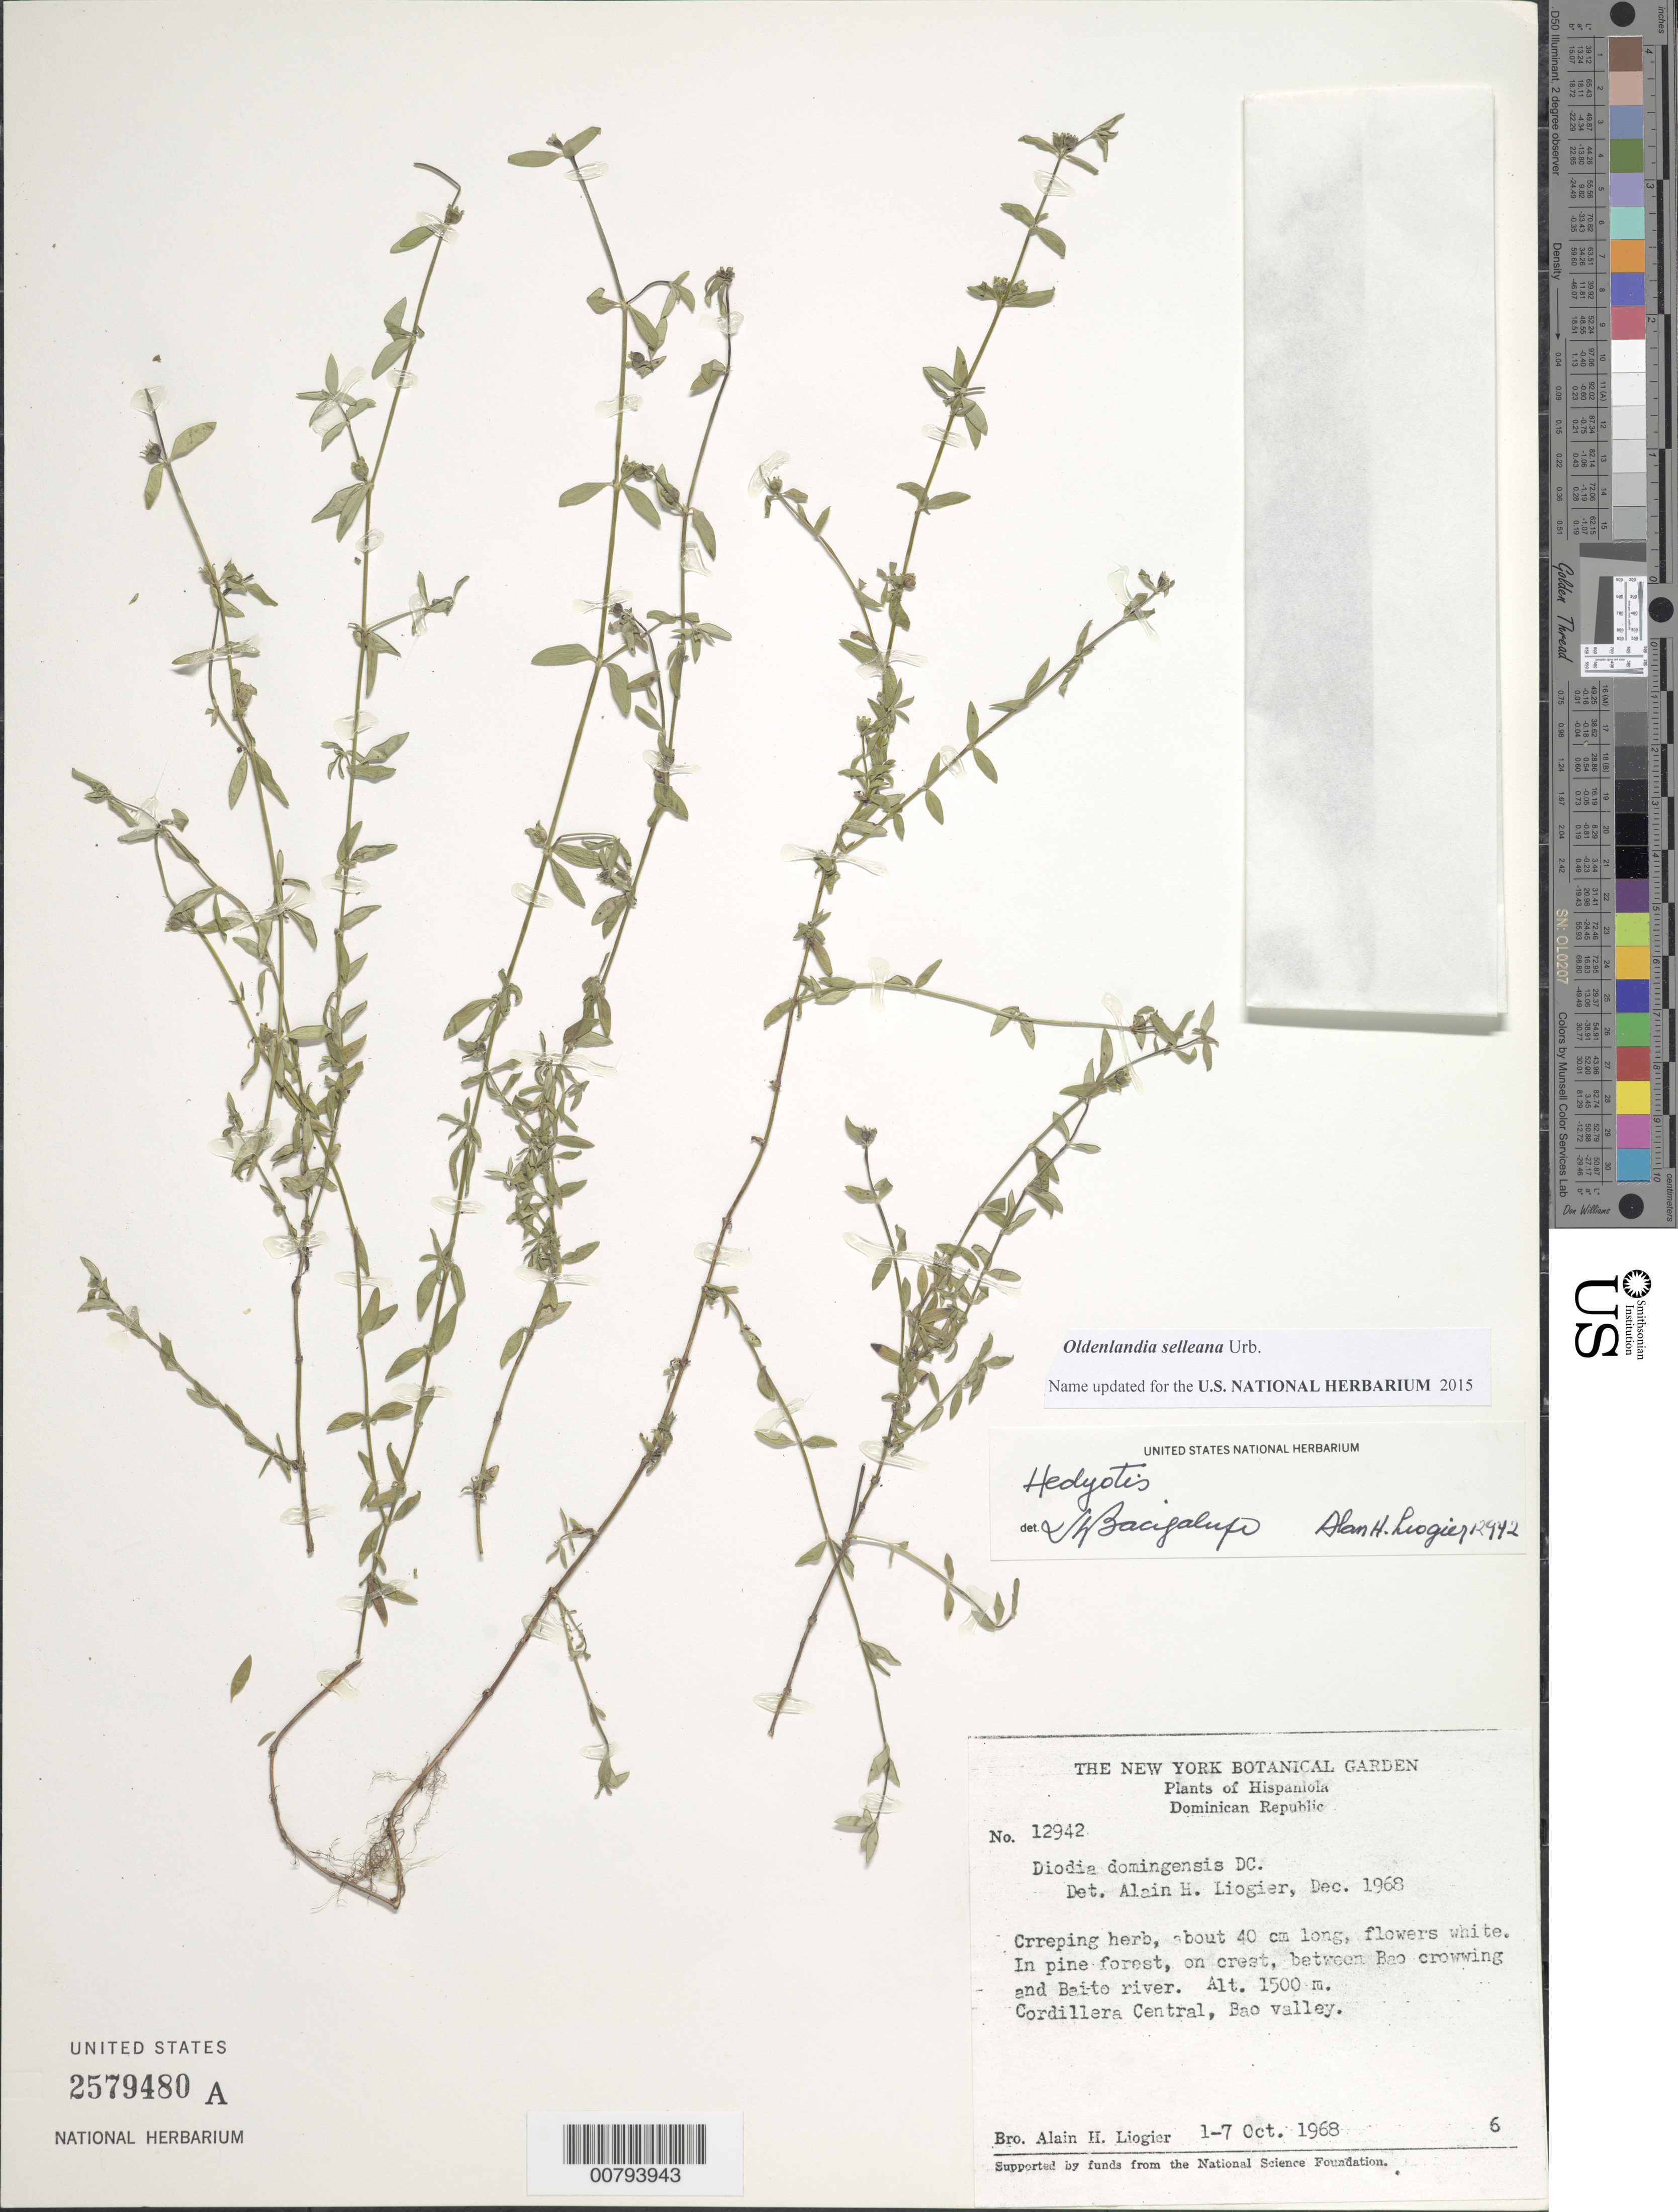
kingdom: Plantae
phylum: Tracheophyta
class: Magnoliopsida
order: Gentianales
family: Rubiaceae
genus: Hedyotis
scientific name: Hedyotis sp.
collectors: A. H. Liogier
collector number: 12942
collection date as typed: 01 Oct 1968 to 07 Oct 1968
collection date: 1968-10-01/1968-10-07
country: Dominican Republic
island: Hispaniola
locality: Cordillera Central, Bao valley. On crest between Bao crowwing and Bai-to river.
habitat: Pine forest on crest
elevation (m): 1500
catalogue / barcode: US 2579480A